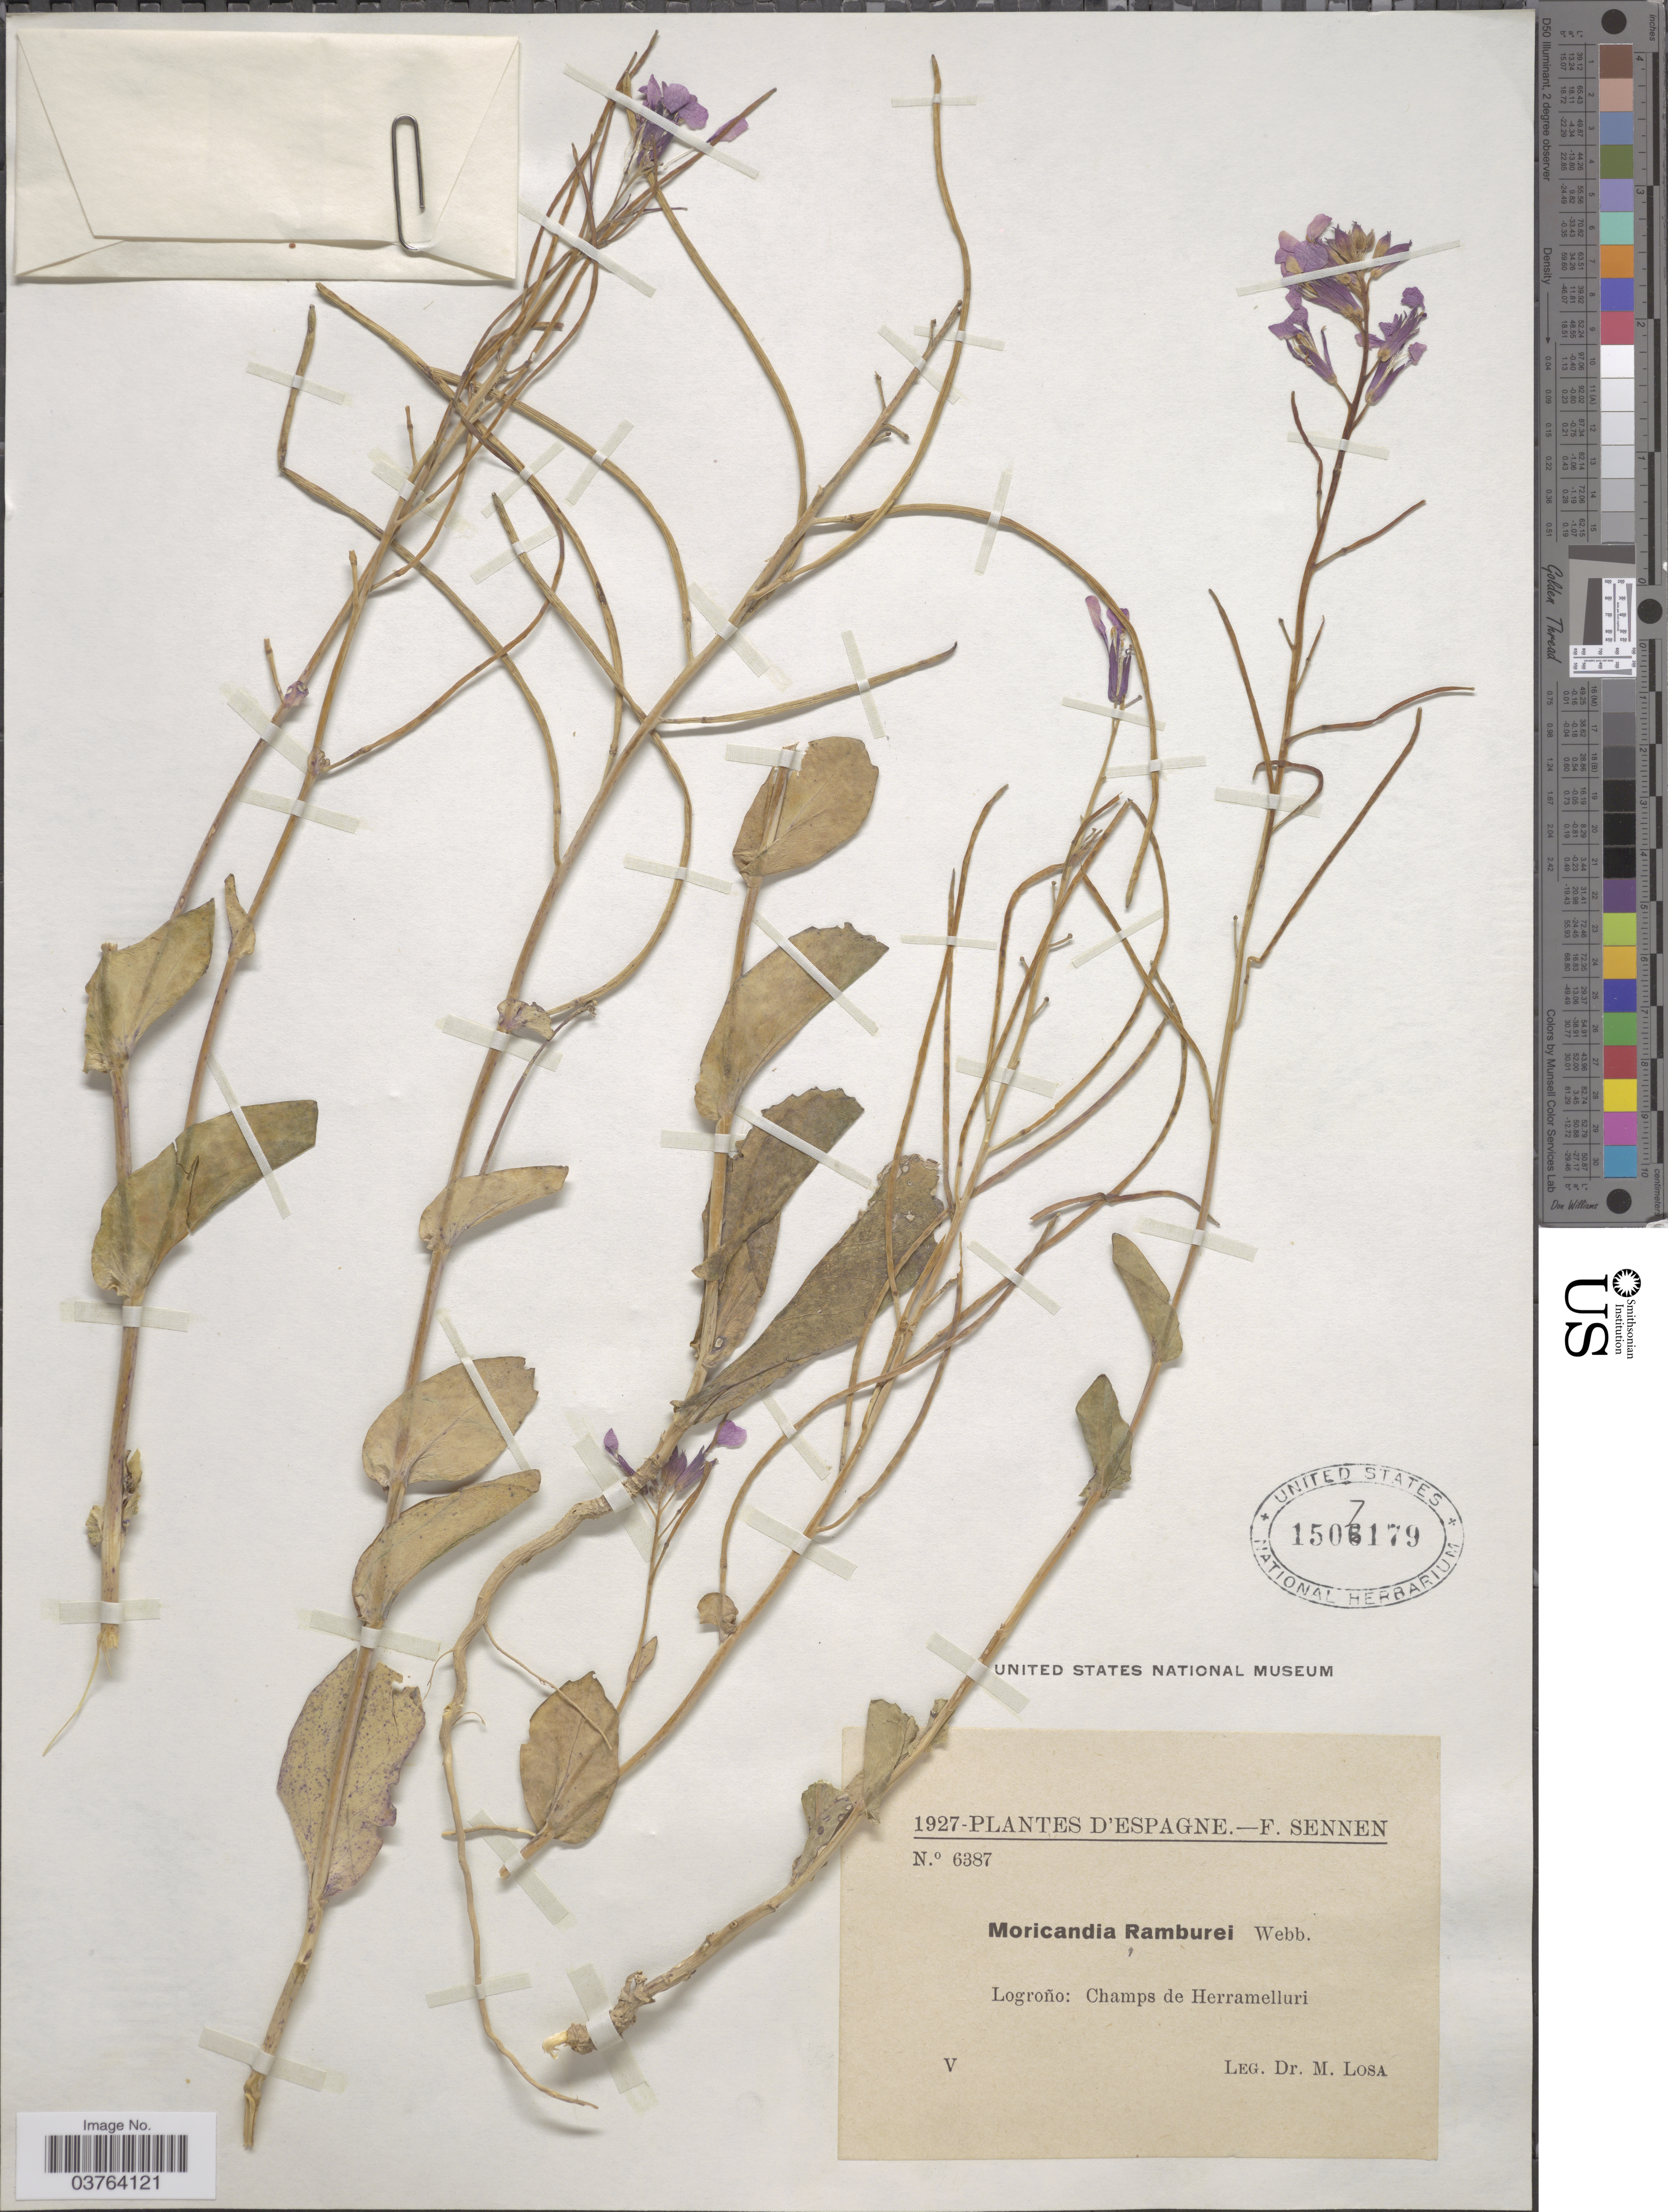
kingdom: Plantae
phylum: Tracheophyta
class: Magnoliopsida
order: Brassicales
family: Brassicaceae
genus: Moricandia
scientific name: Moricandia ramburii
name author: Webb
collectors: Losa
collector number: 6387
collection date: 1927-05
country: Spain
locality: Espagne. Logroño: Champs de Herramelluri.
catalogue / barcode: US 1507179